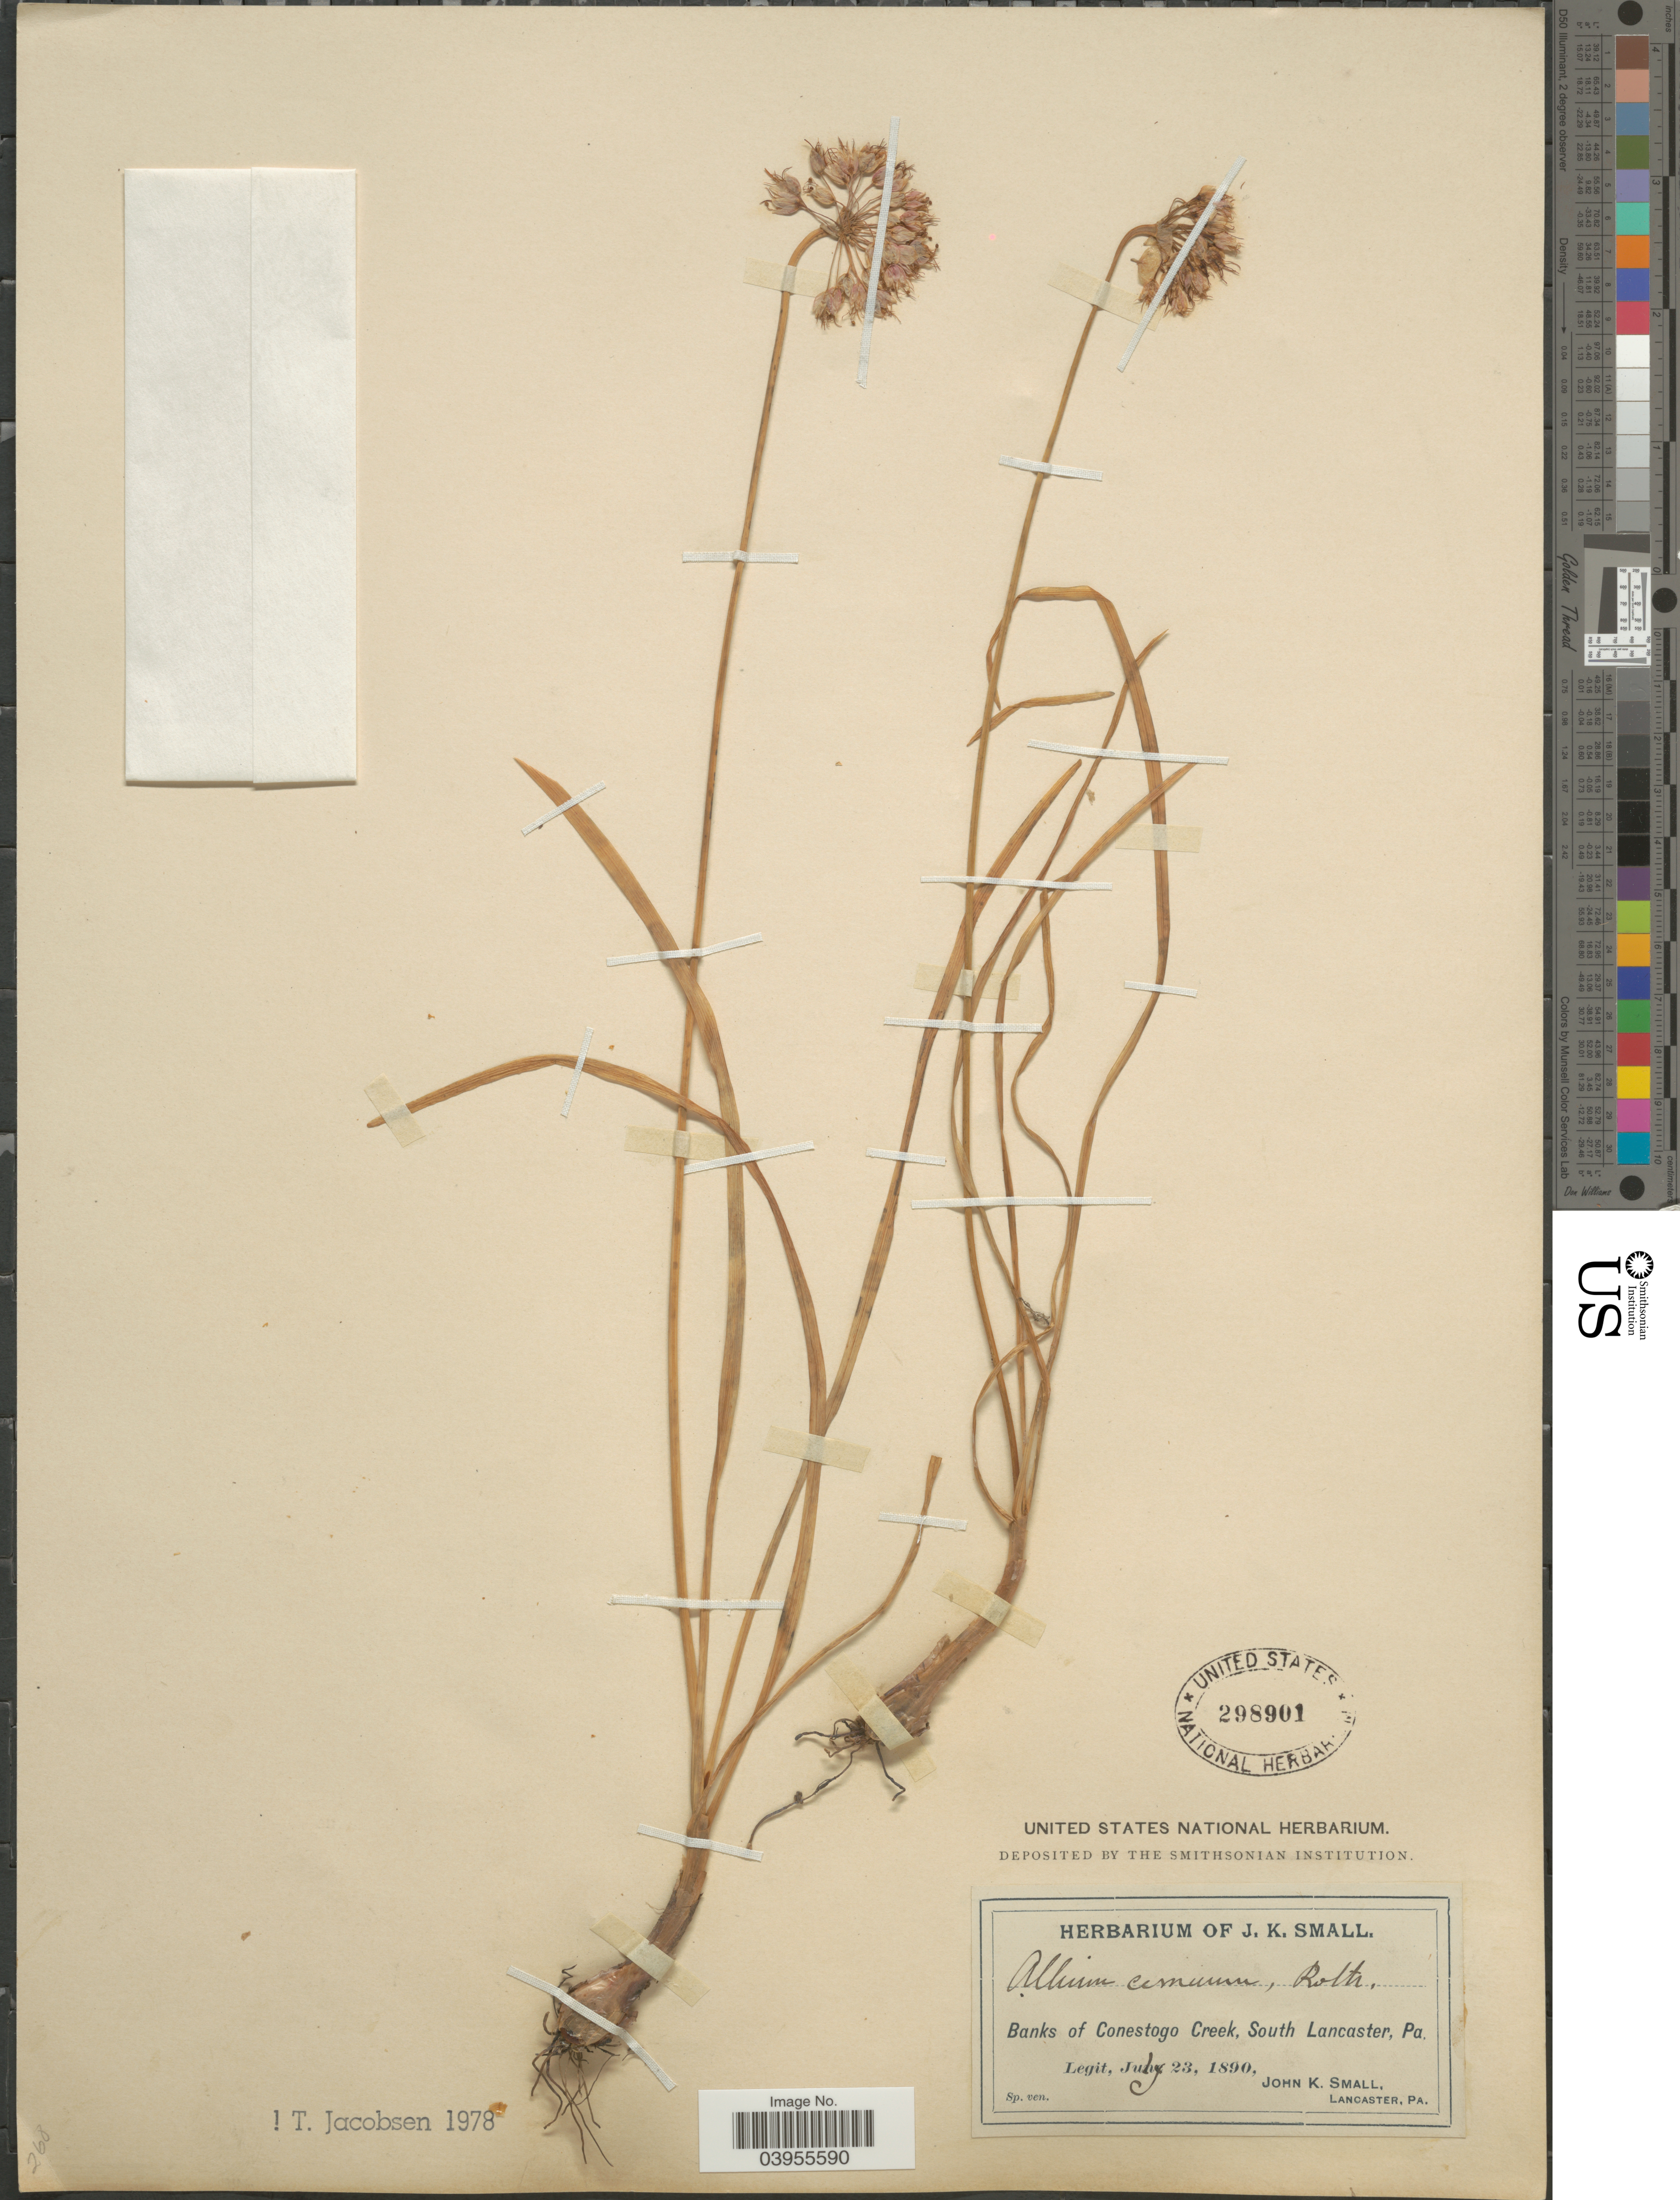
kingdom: Plantae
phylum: Tracheophyta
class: Liliopsida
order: Asparagales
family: Amaryllidaceae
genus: Allium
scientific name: Allium cernuum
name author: Roth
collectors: J. K. Small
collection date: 1890-07-23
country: United States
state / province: Pennsylvania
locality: Banks of Conestogo Creek, South Lancaster.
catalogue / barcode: US 298901